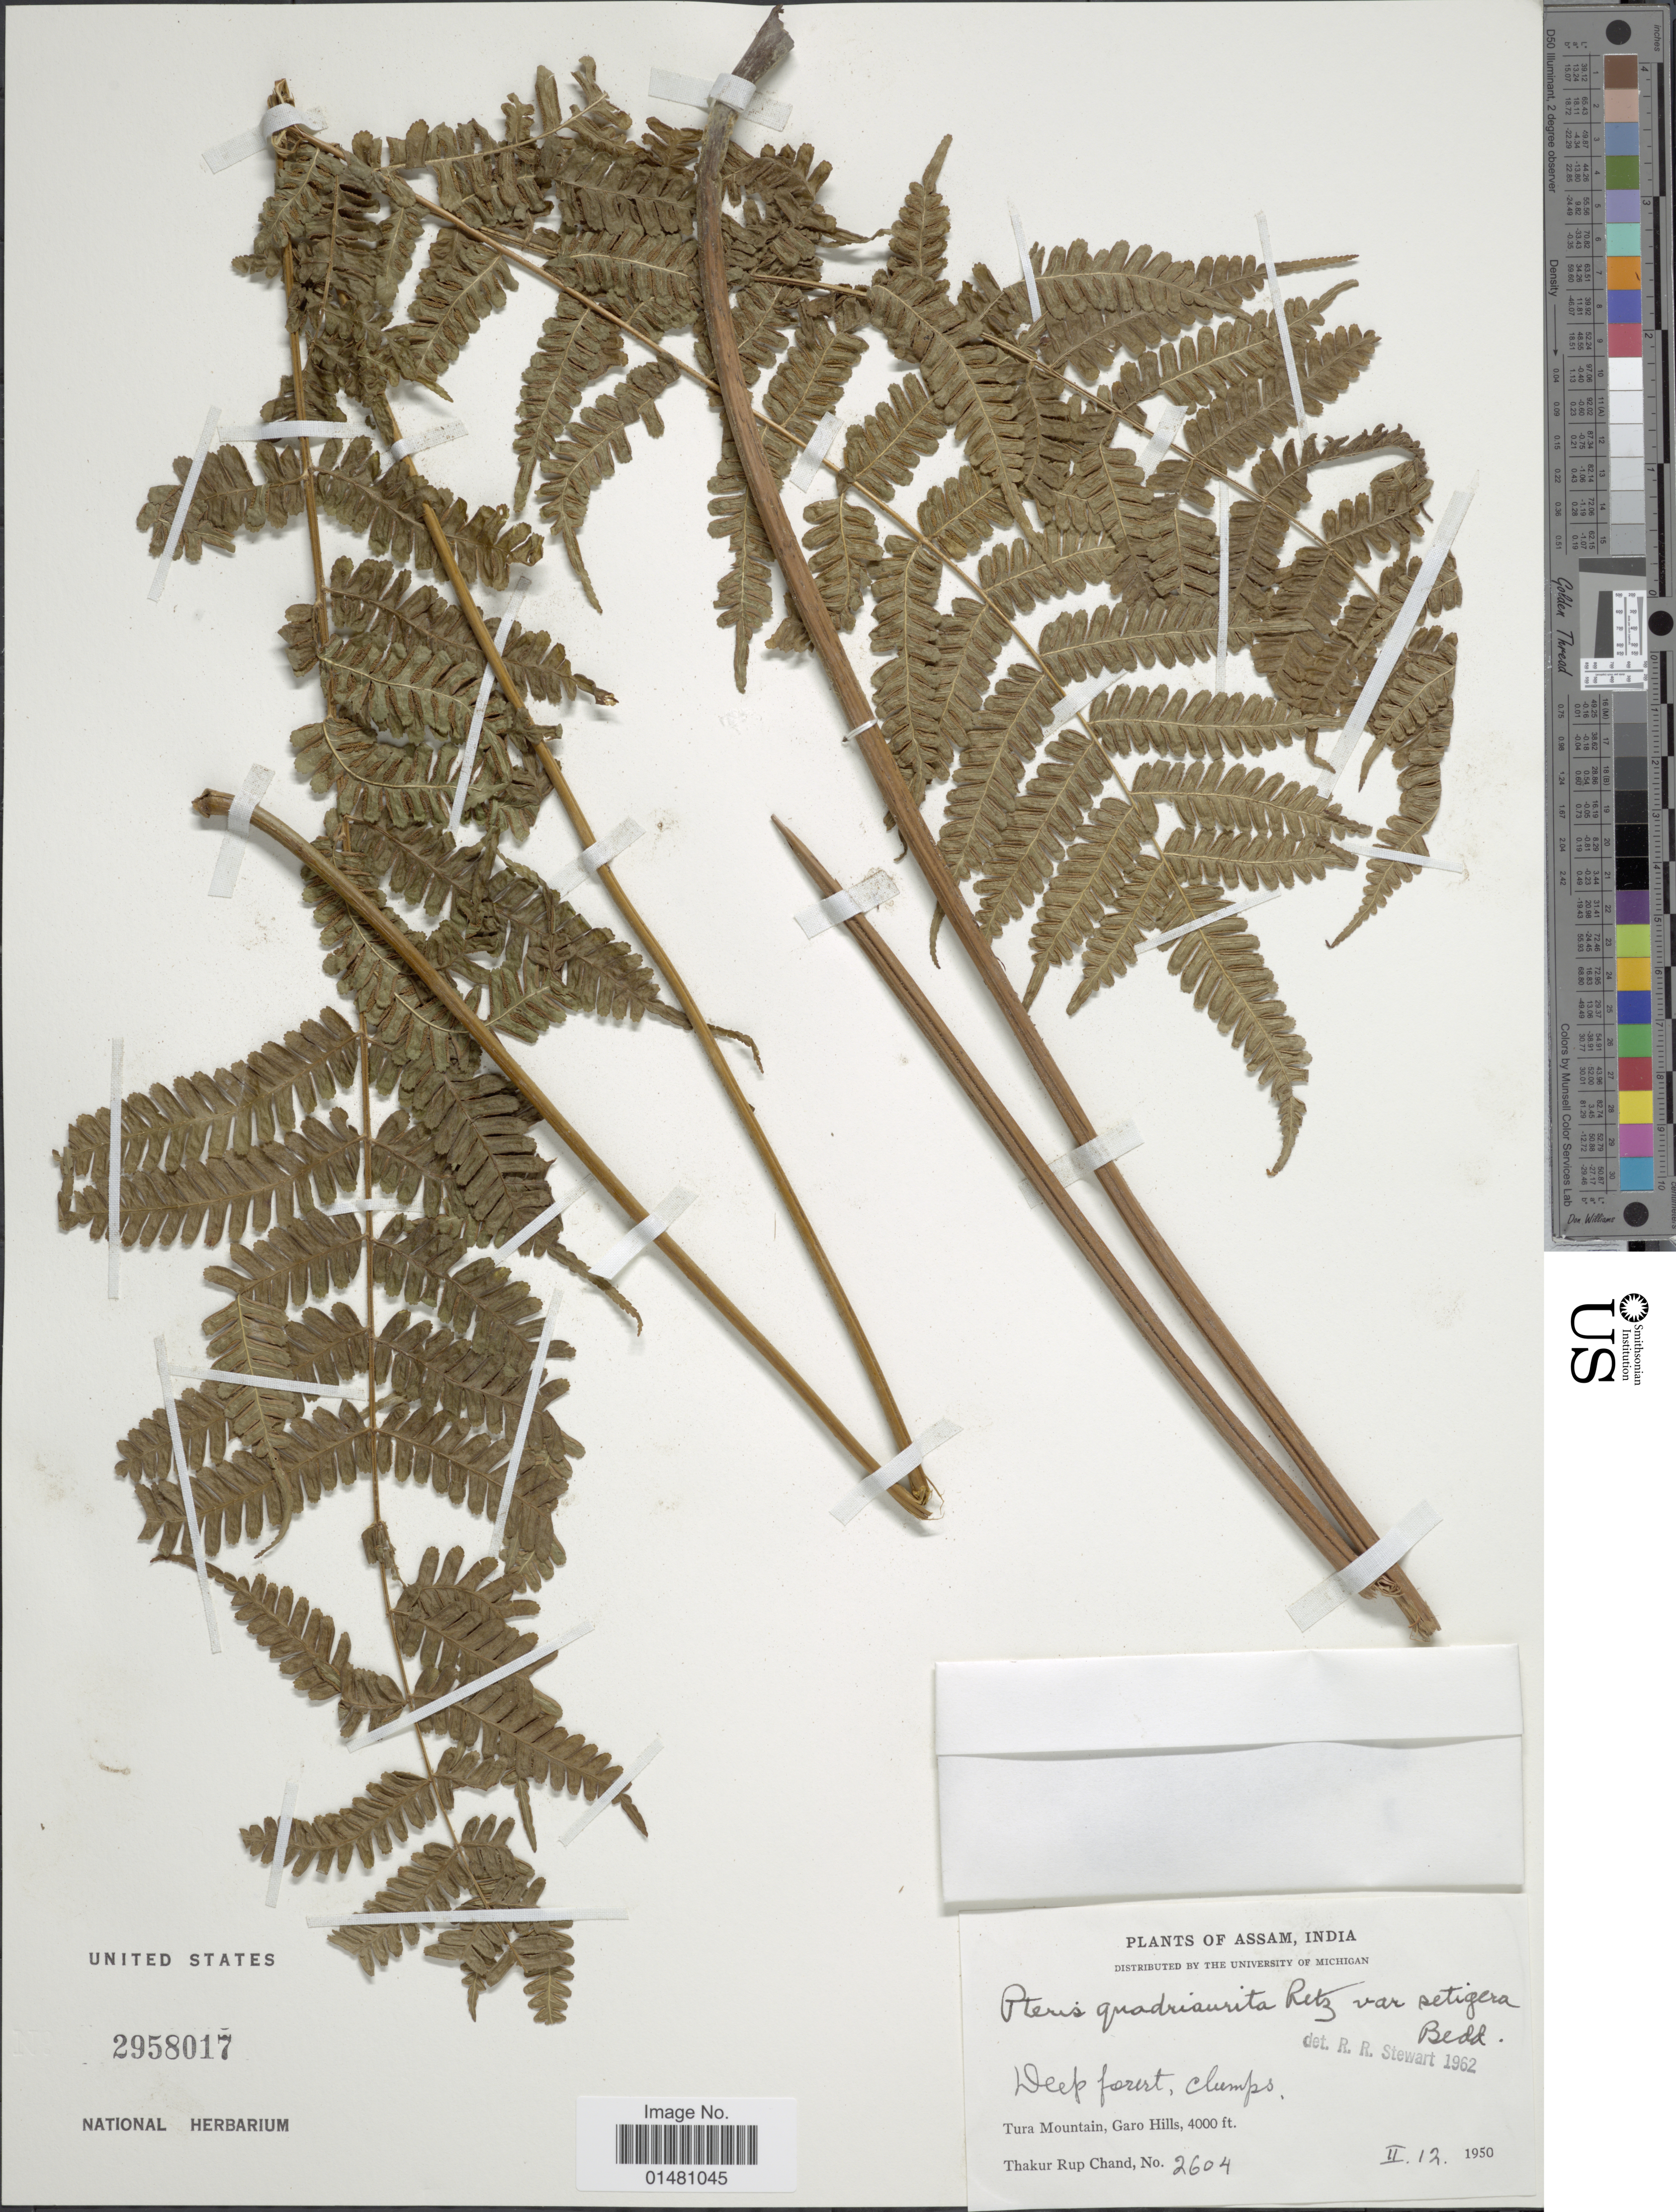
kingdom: Plantae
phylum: Tracheophyta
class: Polypodiopsida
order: Polypodiales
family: Pteridaceae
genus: Pteris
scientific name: Pteris quadriaurita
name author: Retz.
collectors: T. R. Chand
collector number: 2604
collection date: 1950-02-12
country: India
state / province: Meghalaya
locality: Assam, Tura Mountain, Garo Hills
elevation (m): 1219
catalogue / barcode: US 2958017